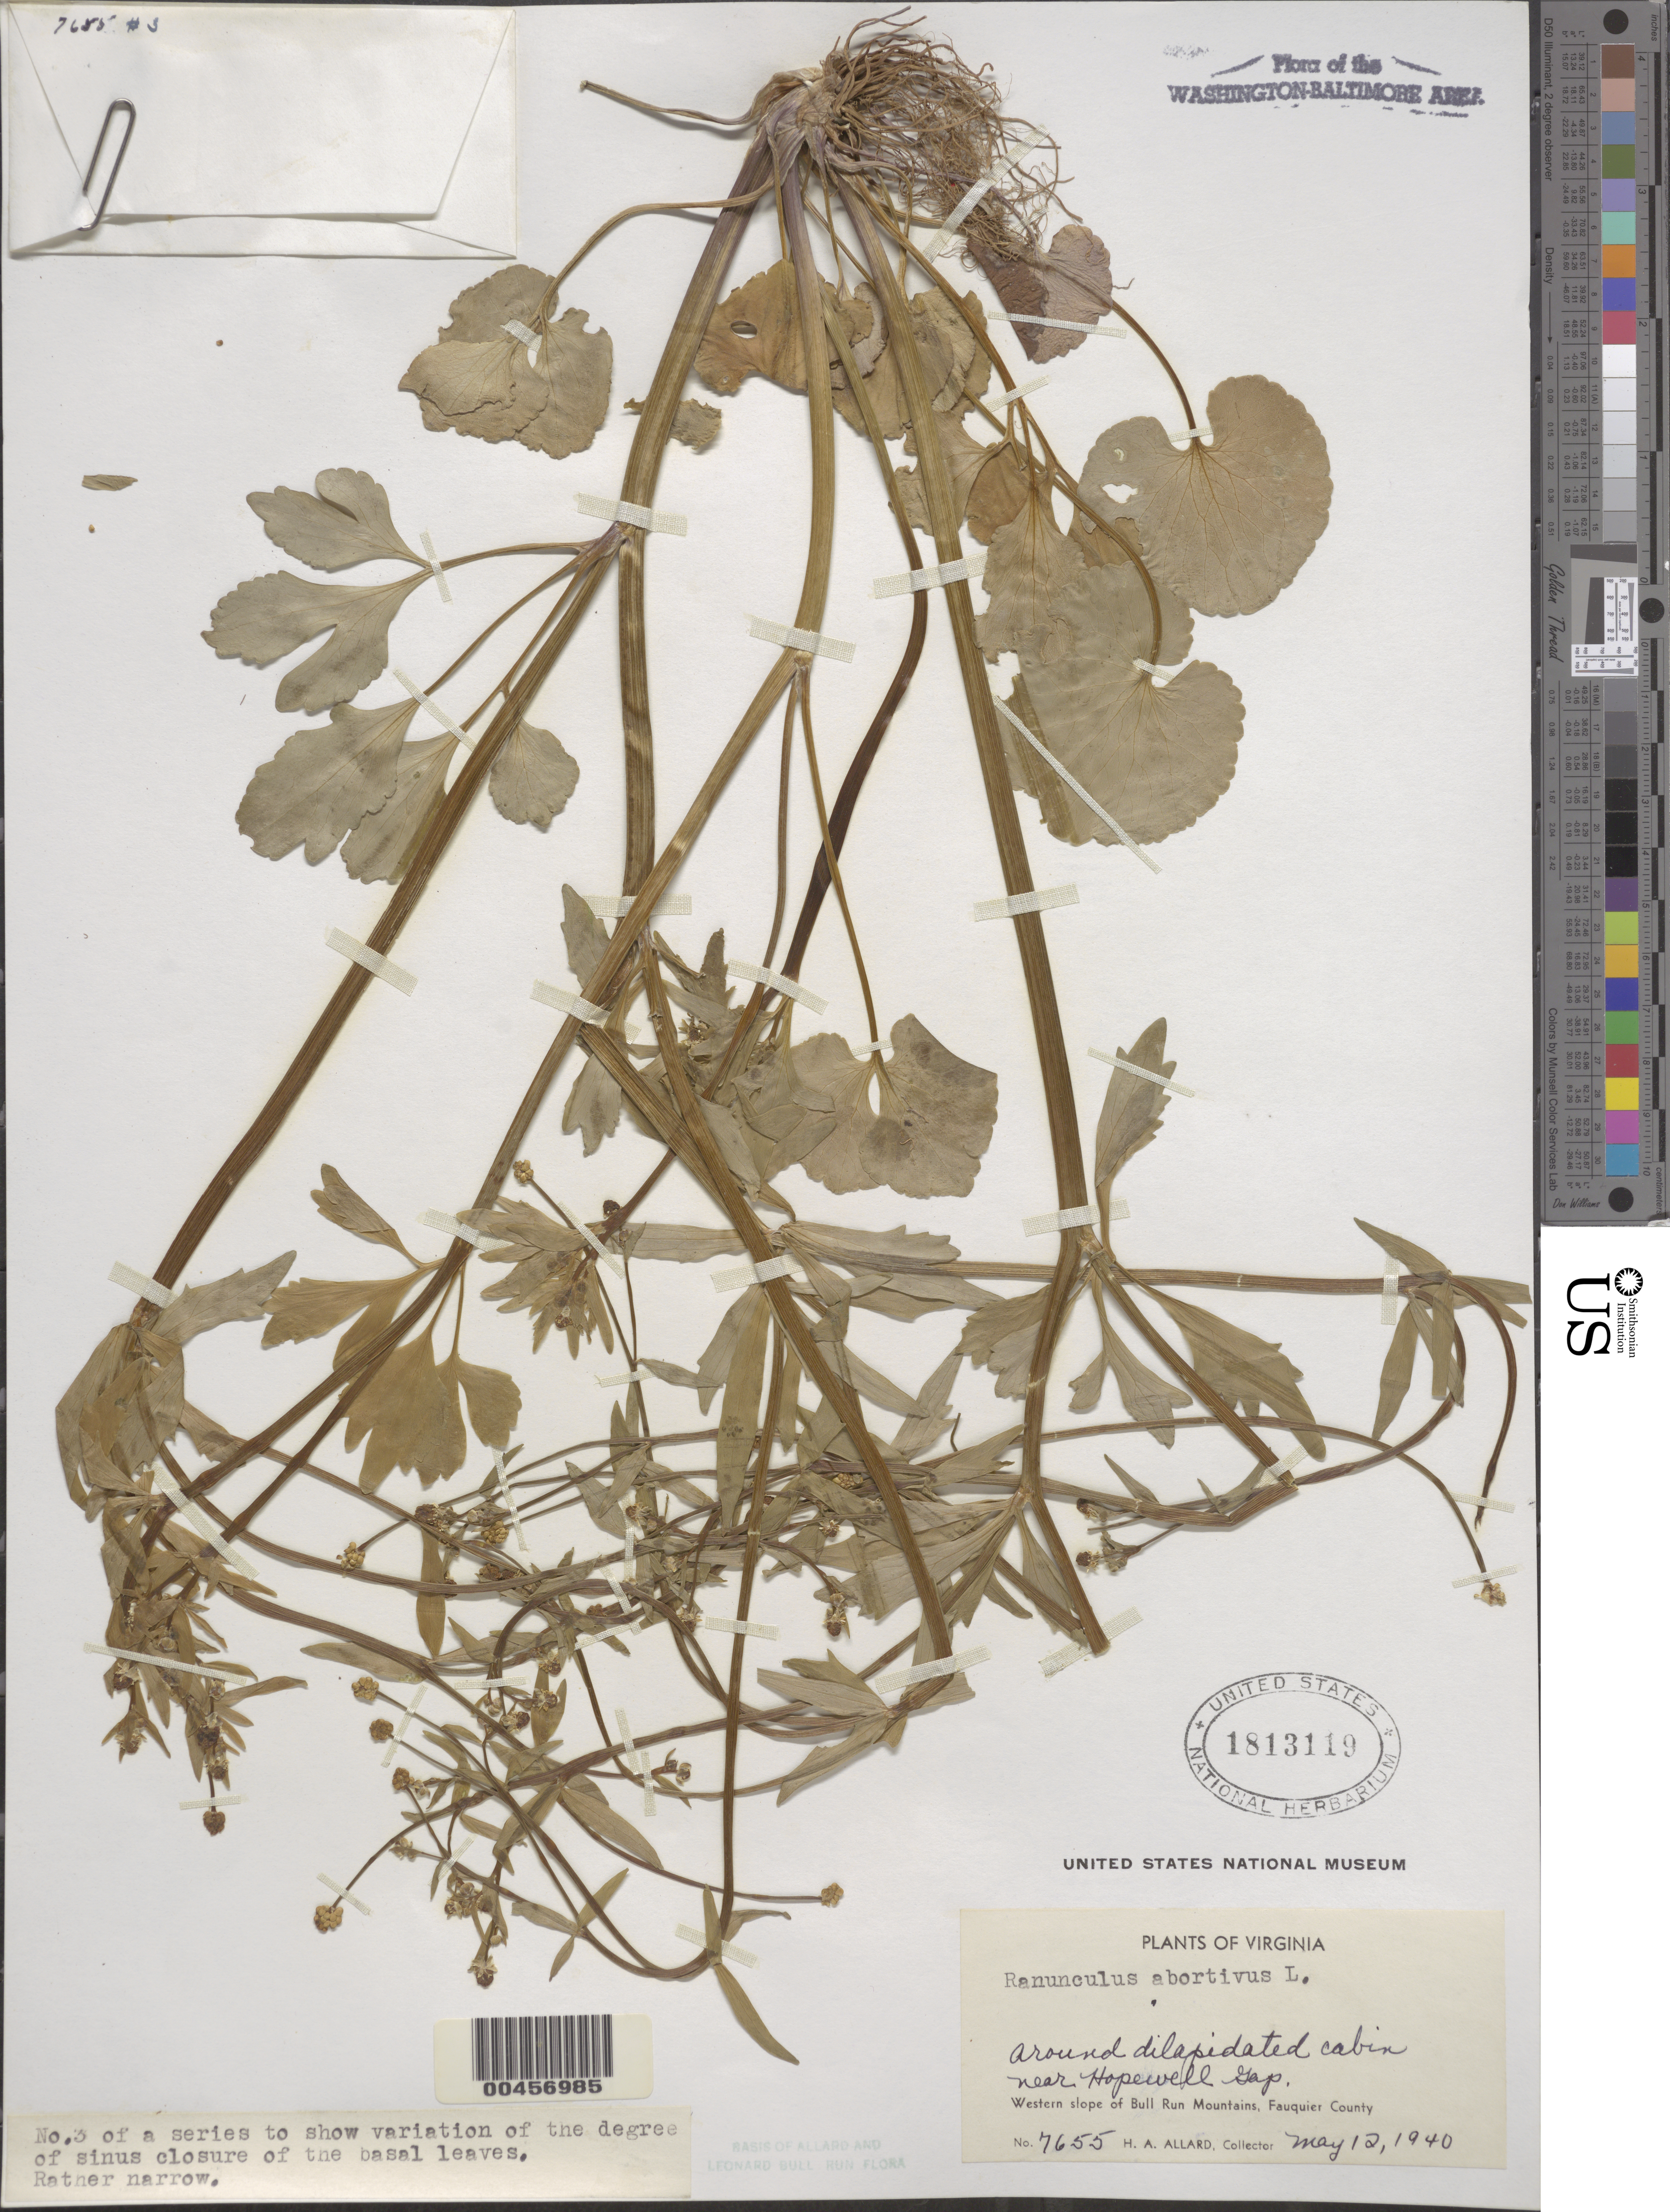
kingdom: Plantae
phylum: Tracheophyta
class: Magnoliopsida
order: Ranunculales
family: Ranunculaceae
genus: Ranunculus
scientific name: Ranunculus abortivus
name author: L.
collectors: H. A. Allard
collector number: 7655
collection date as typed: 12 May 1940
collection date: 1940-05-12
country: United States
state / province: Virginia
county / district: Fauquier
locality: Bull Run Mts, near Hopewell Gap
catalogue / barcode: US 1813119